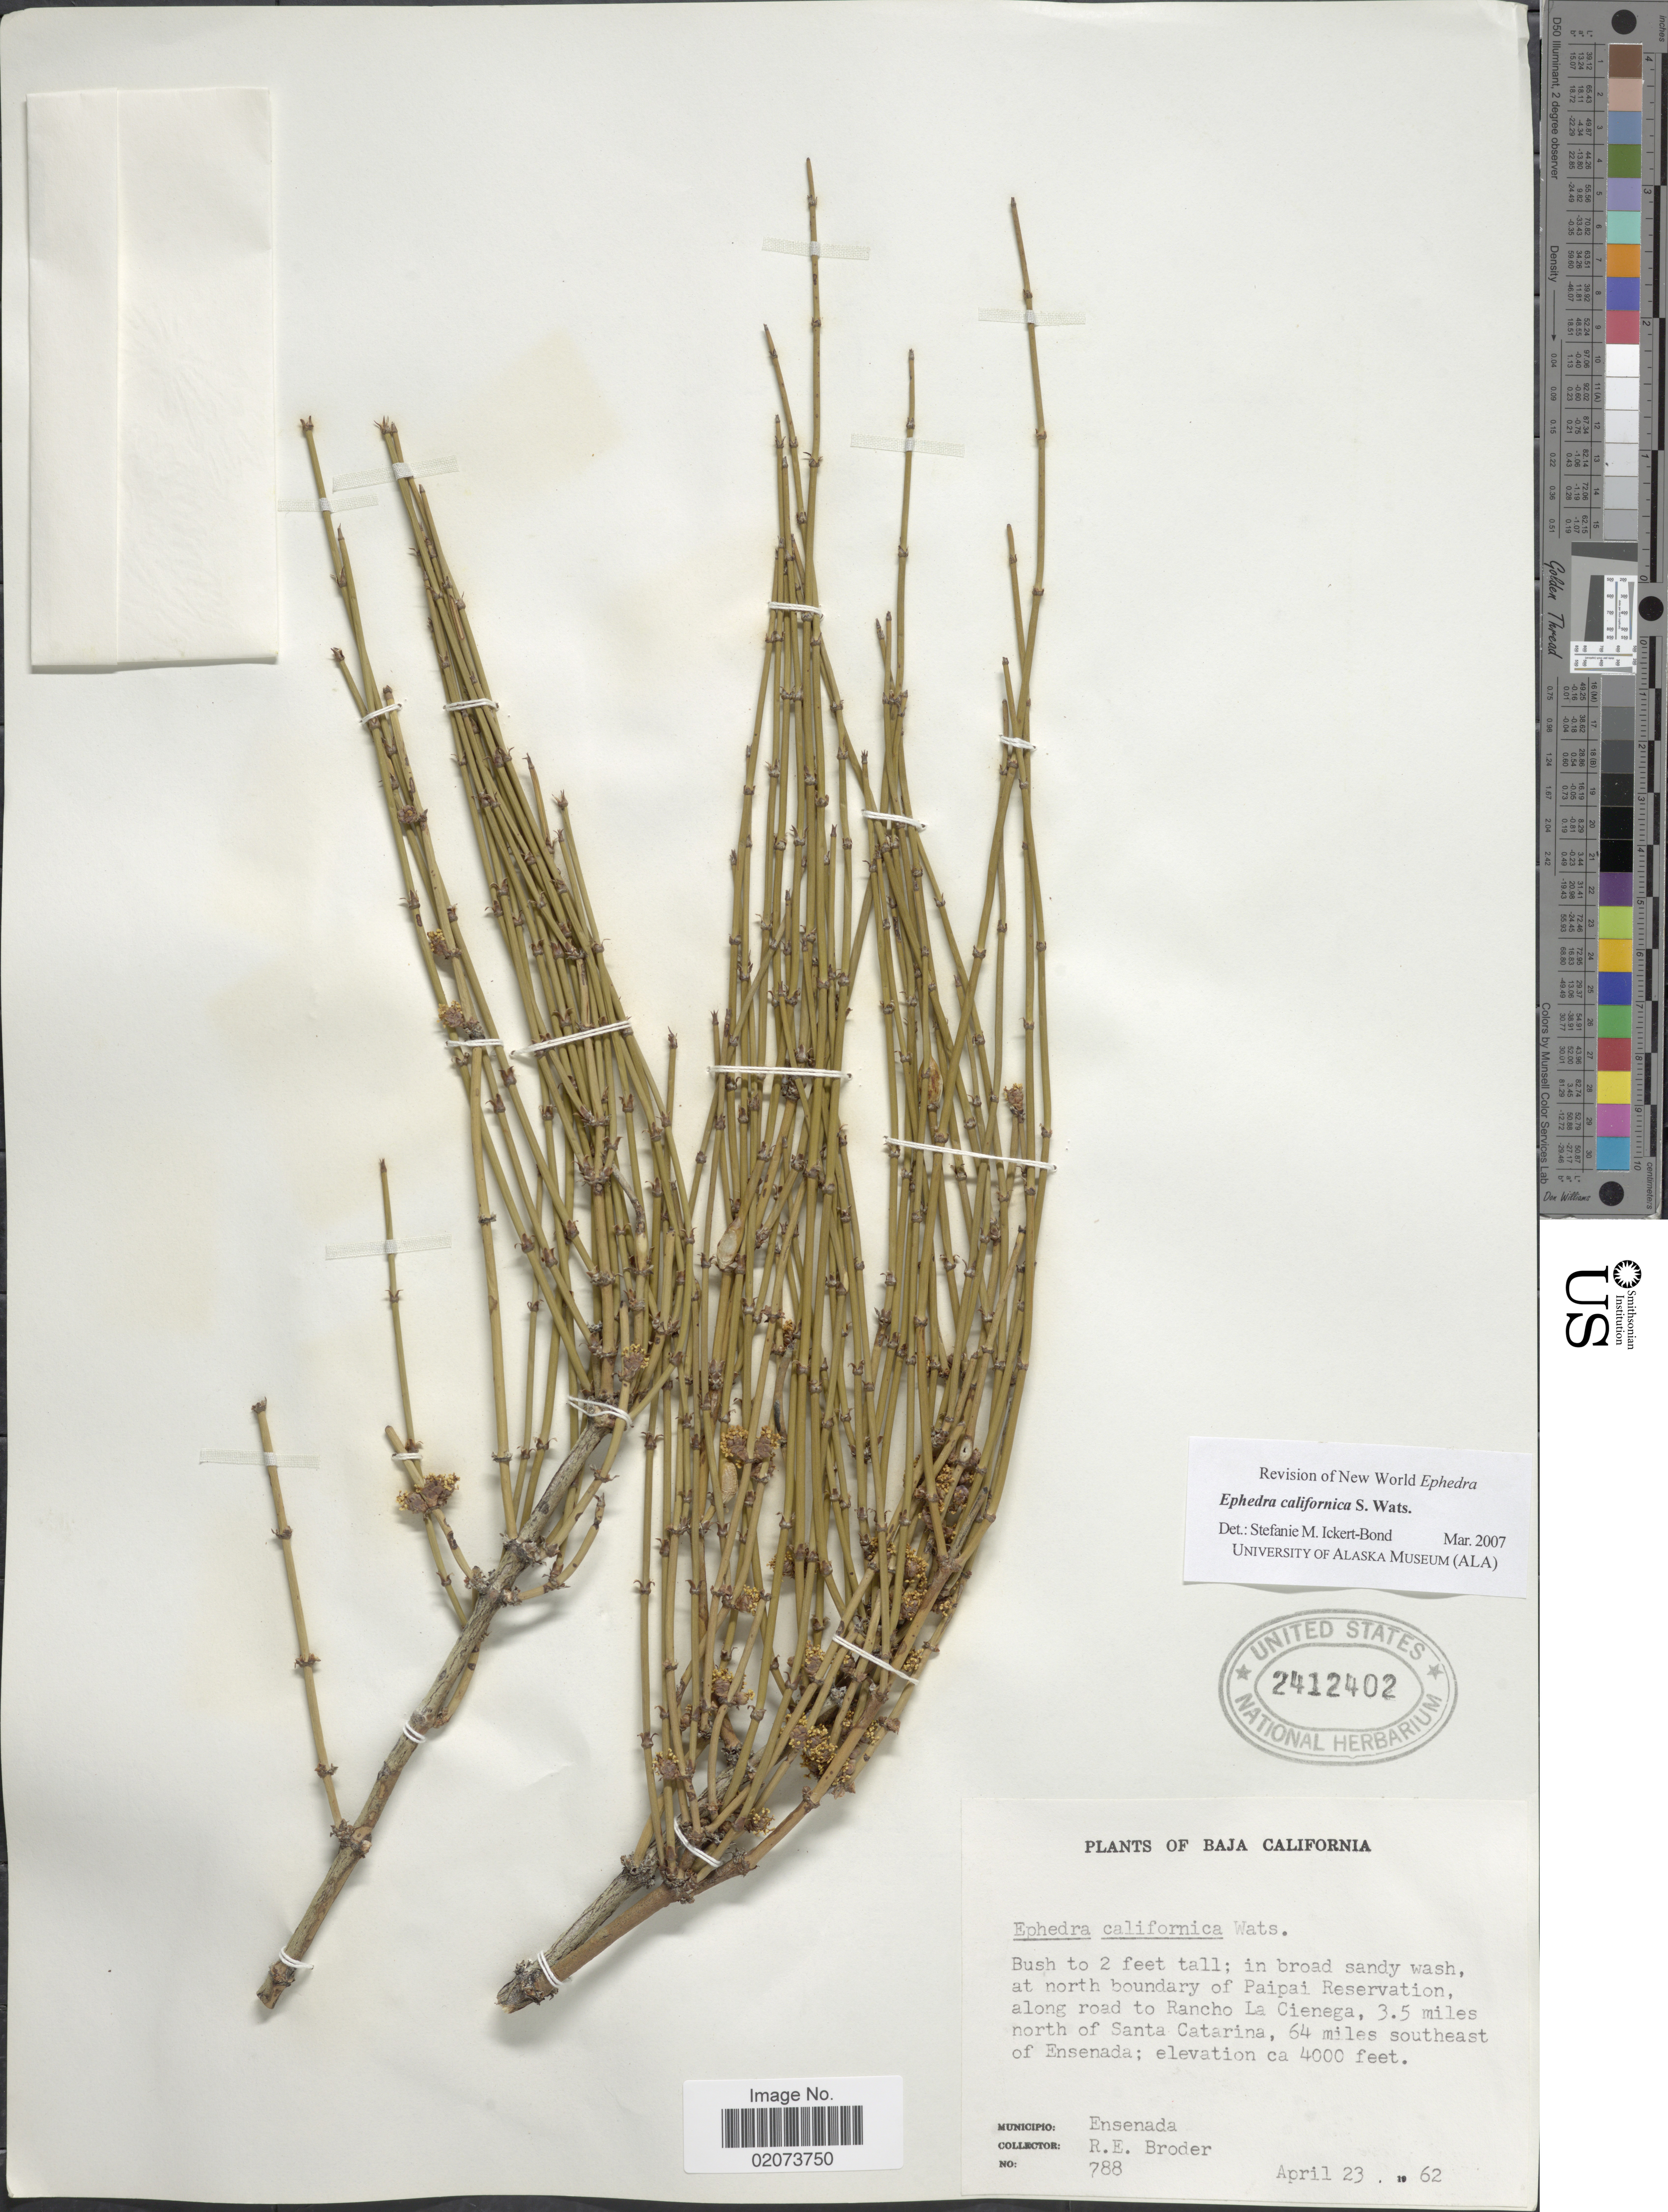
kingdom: Plantae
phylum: Tracheophyta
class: Gnetopsida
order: Ephedrales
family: Ephedraceae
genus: Ephedra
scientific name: Ephedra californica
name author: S. Watson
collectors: R. Border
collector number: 788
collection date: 1962-04-23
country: Mexico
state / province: Baja California Norte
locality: At north boundary of Paipai Reservation, along road to Rancho La Cienega, 3.5 miles north of Santa Catarina, 64 miles southeast of Ensenada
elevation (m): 1219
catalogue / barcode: US 2412402